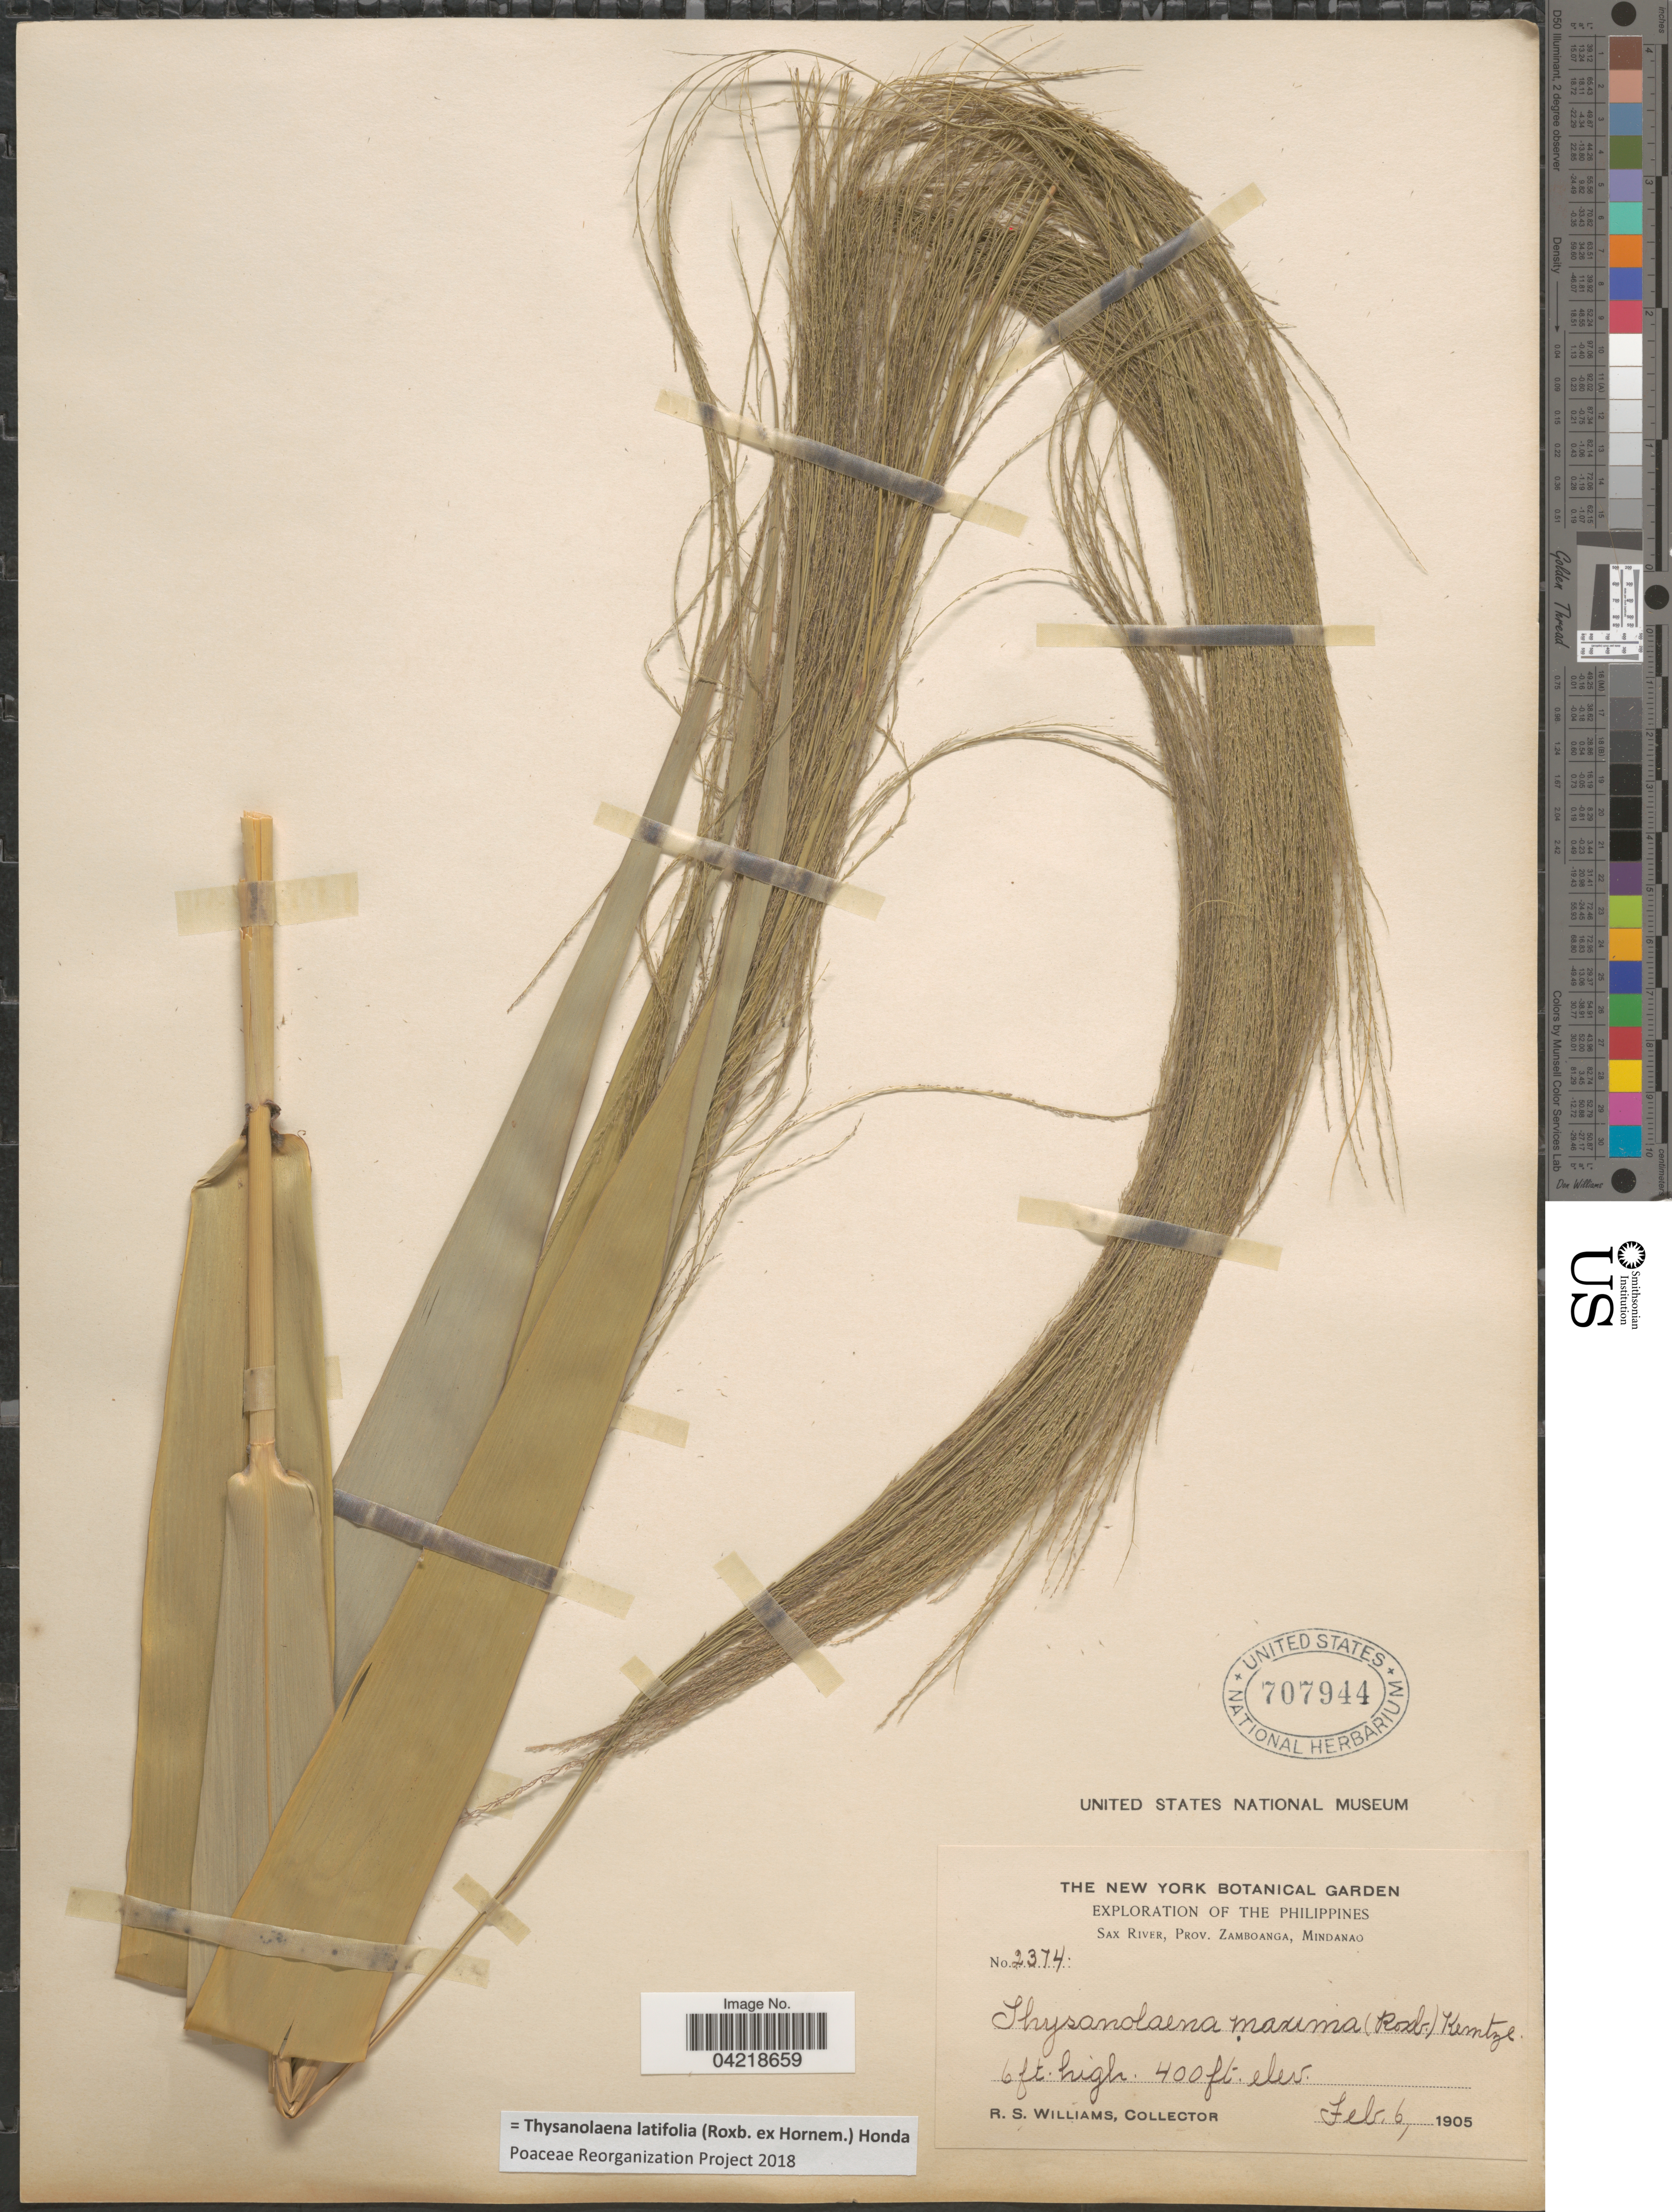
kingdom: Plantae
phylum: Tracheophyta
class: Liliopsida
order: Poales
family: Poaceae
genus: Thysanolaena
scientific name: Thysanolaena latifolia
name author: (Roxb. ex Hornem.) Honda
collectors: R. S. Williams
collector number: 2374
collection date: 1905-02-06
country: Philippines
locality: Exploration of the Philippines. Sax River, Prov. Zamboanga, Mindanao.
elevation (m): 122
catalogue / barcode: US 707944